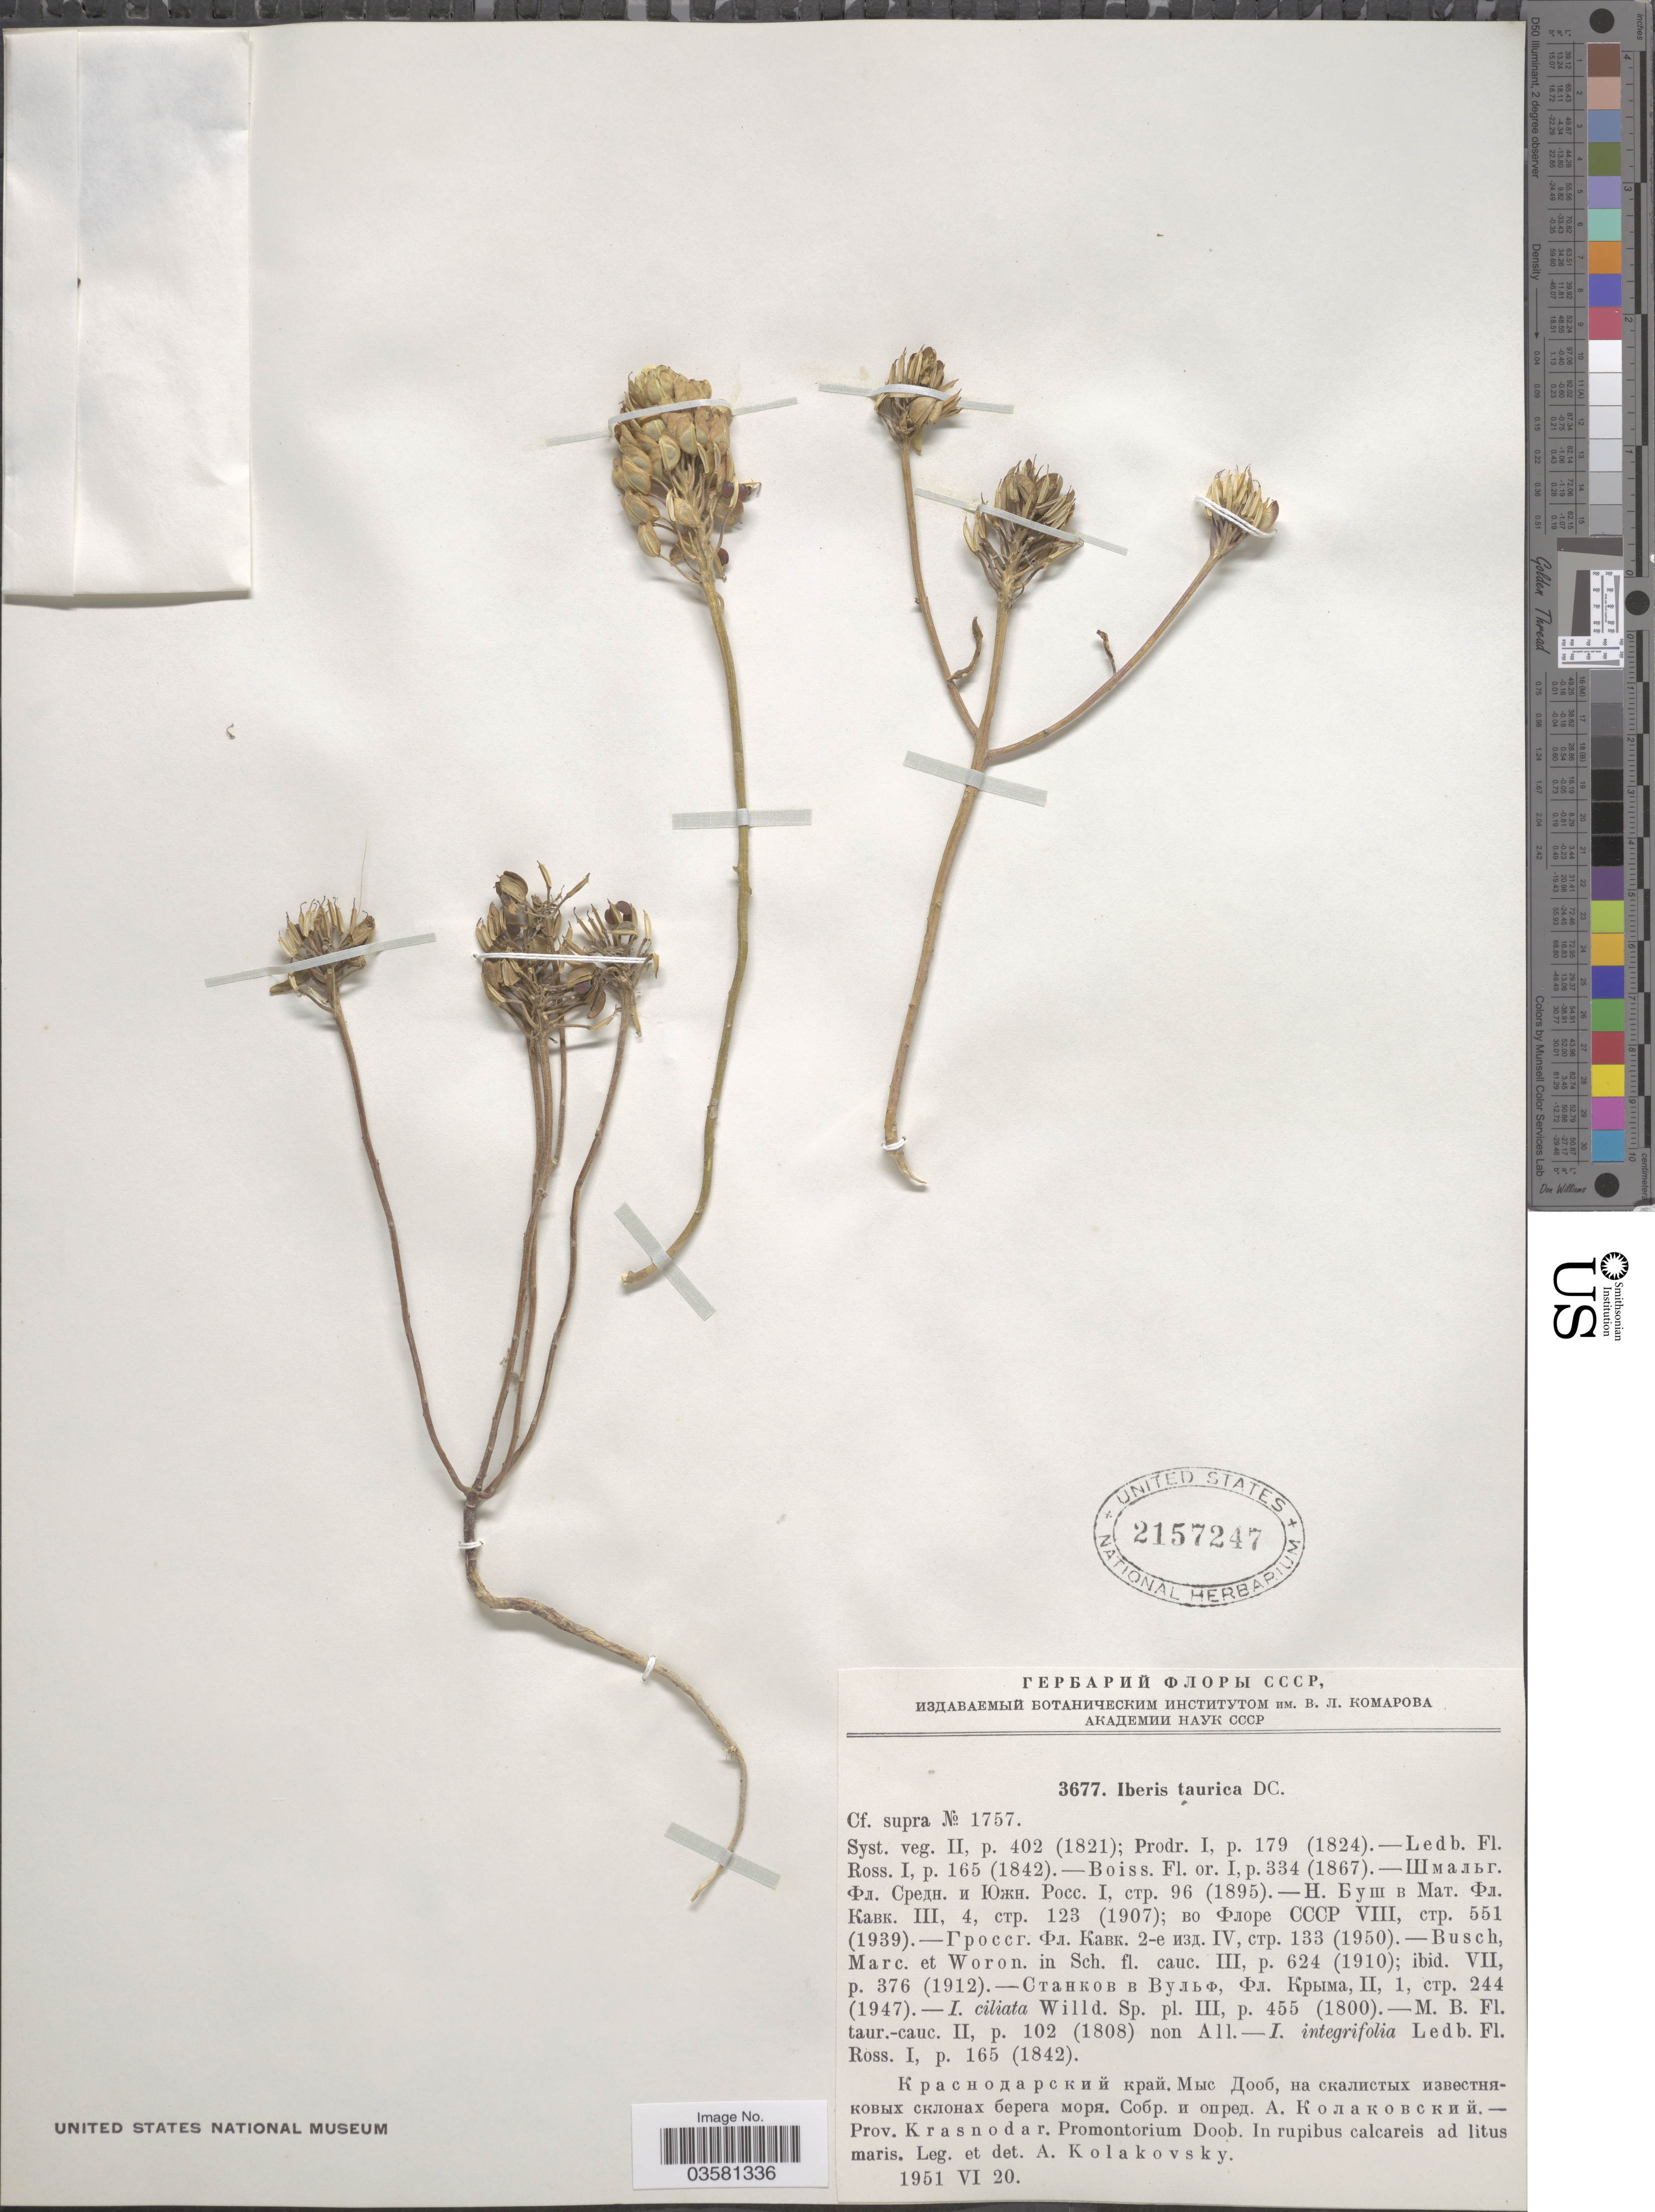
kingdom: Plantae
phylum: Tracheophyta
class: Magnoliopsida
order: Brassicales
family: Brassicaceae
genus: Iberis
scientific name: Iberis taurica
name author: DC.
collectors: A. Kolakovsky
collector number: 3677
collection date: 1951-06-20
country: Russian Federation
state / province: Krasnodar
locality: Promontorium Doob.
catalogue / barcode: US 2157247